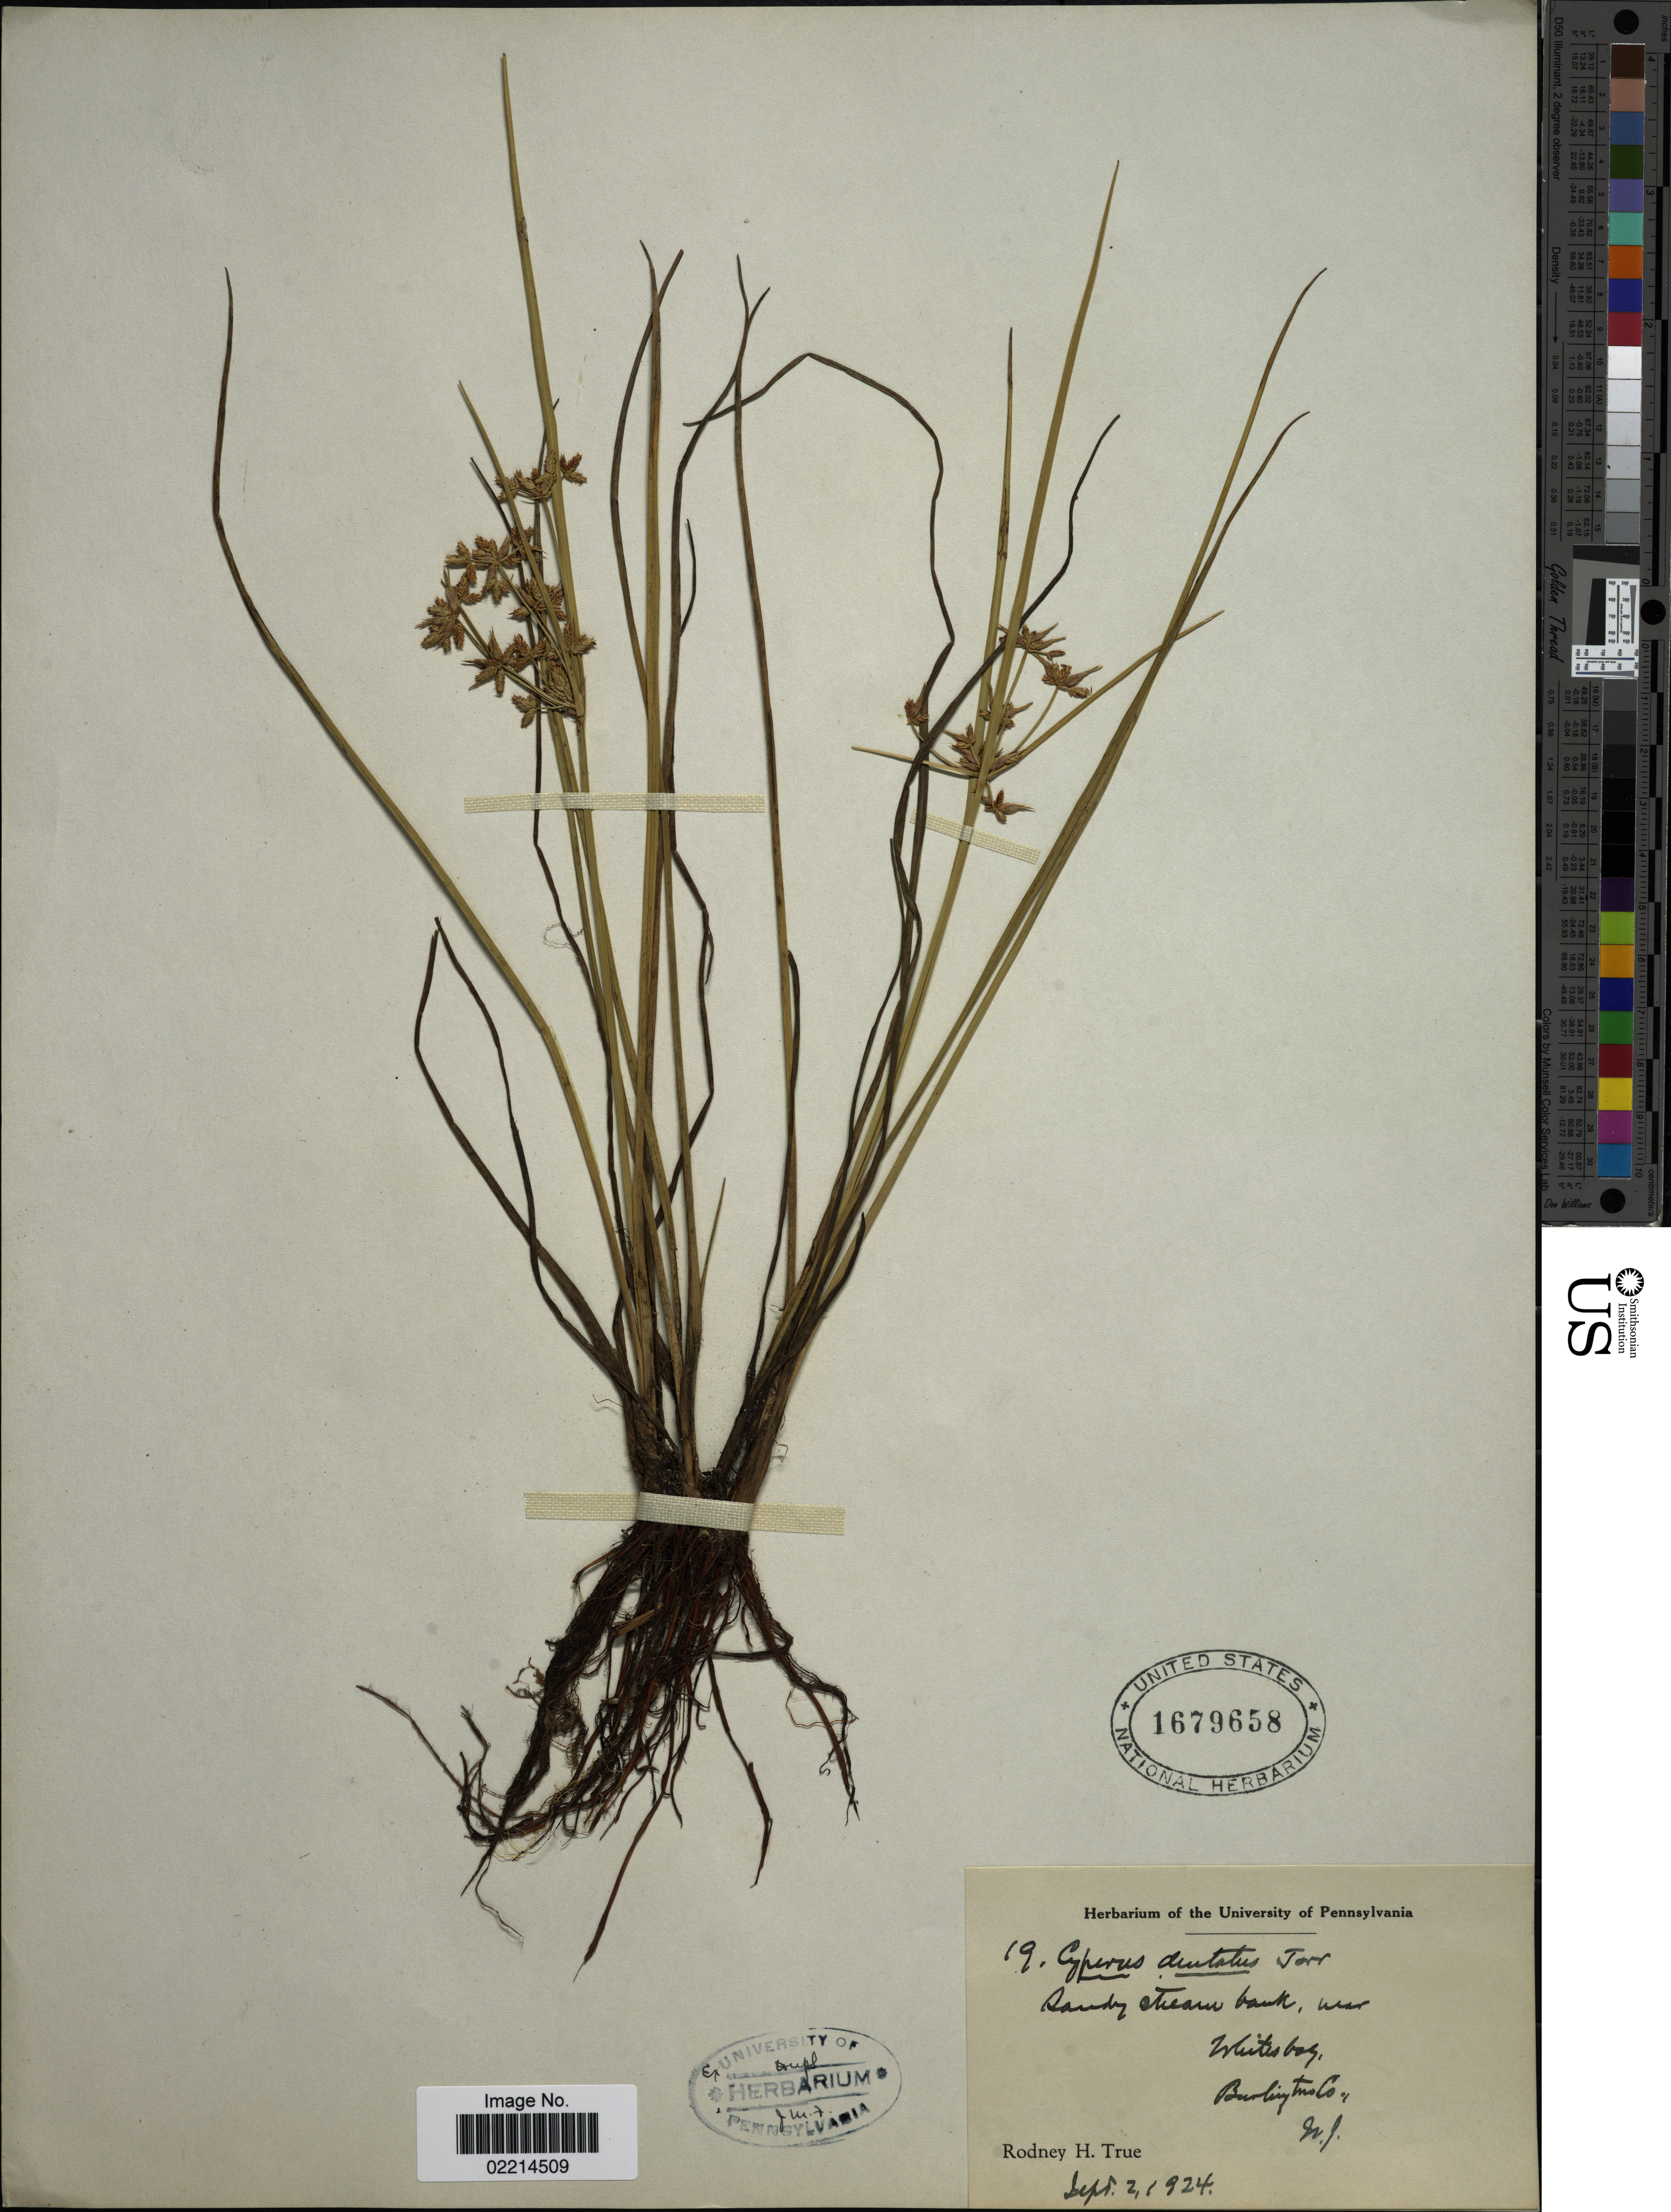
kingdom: Plantae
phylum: Tracheophyta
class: Liliopsida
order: Poales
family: Cyperaceae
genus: Cyperus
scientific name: Cyperus dentatus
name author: Torr.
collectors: R. H. True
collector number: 19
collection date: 1924-09-02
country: United States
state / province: New Jersey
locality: Sandy stream bank, near Whitesbay, Burlington Co.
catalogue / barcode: US 1679658